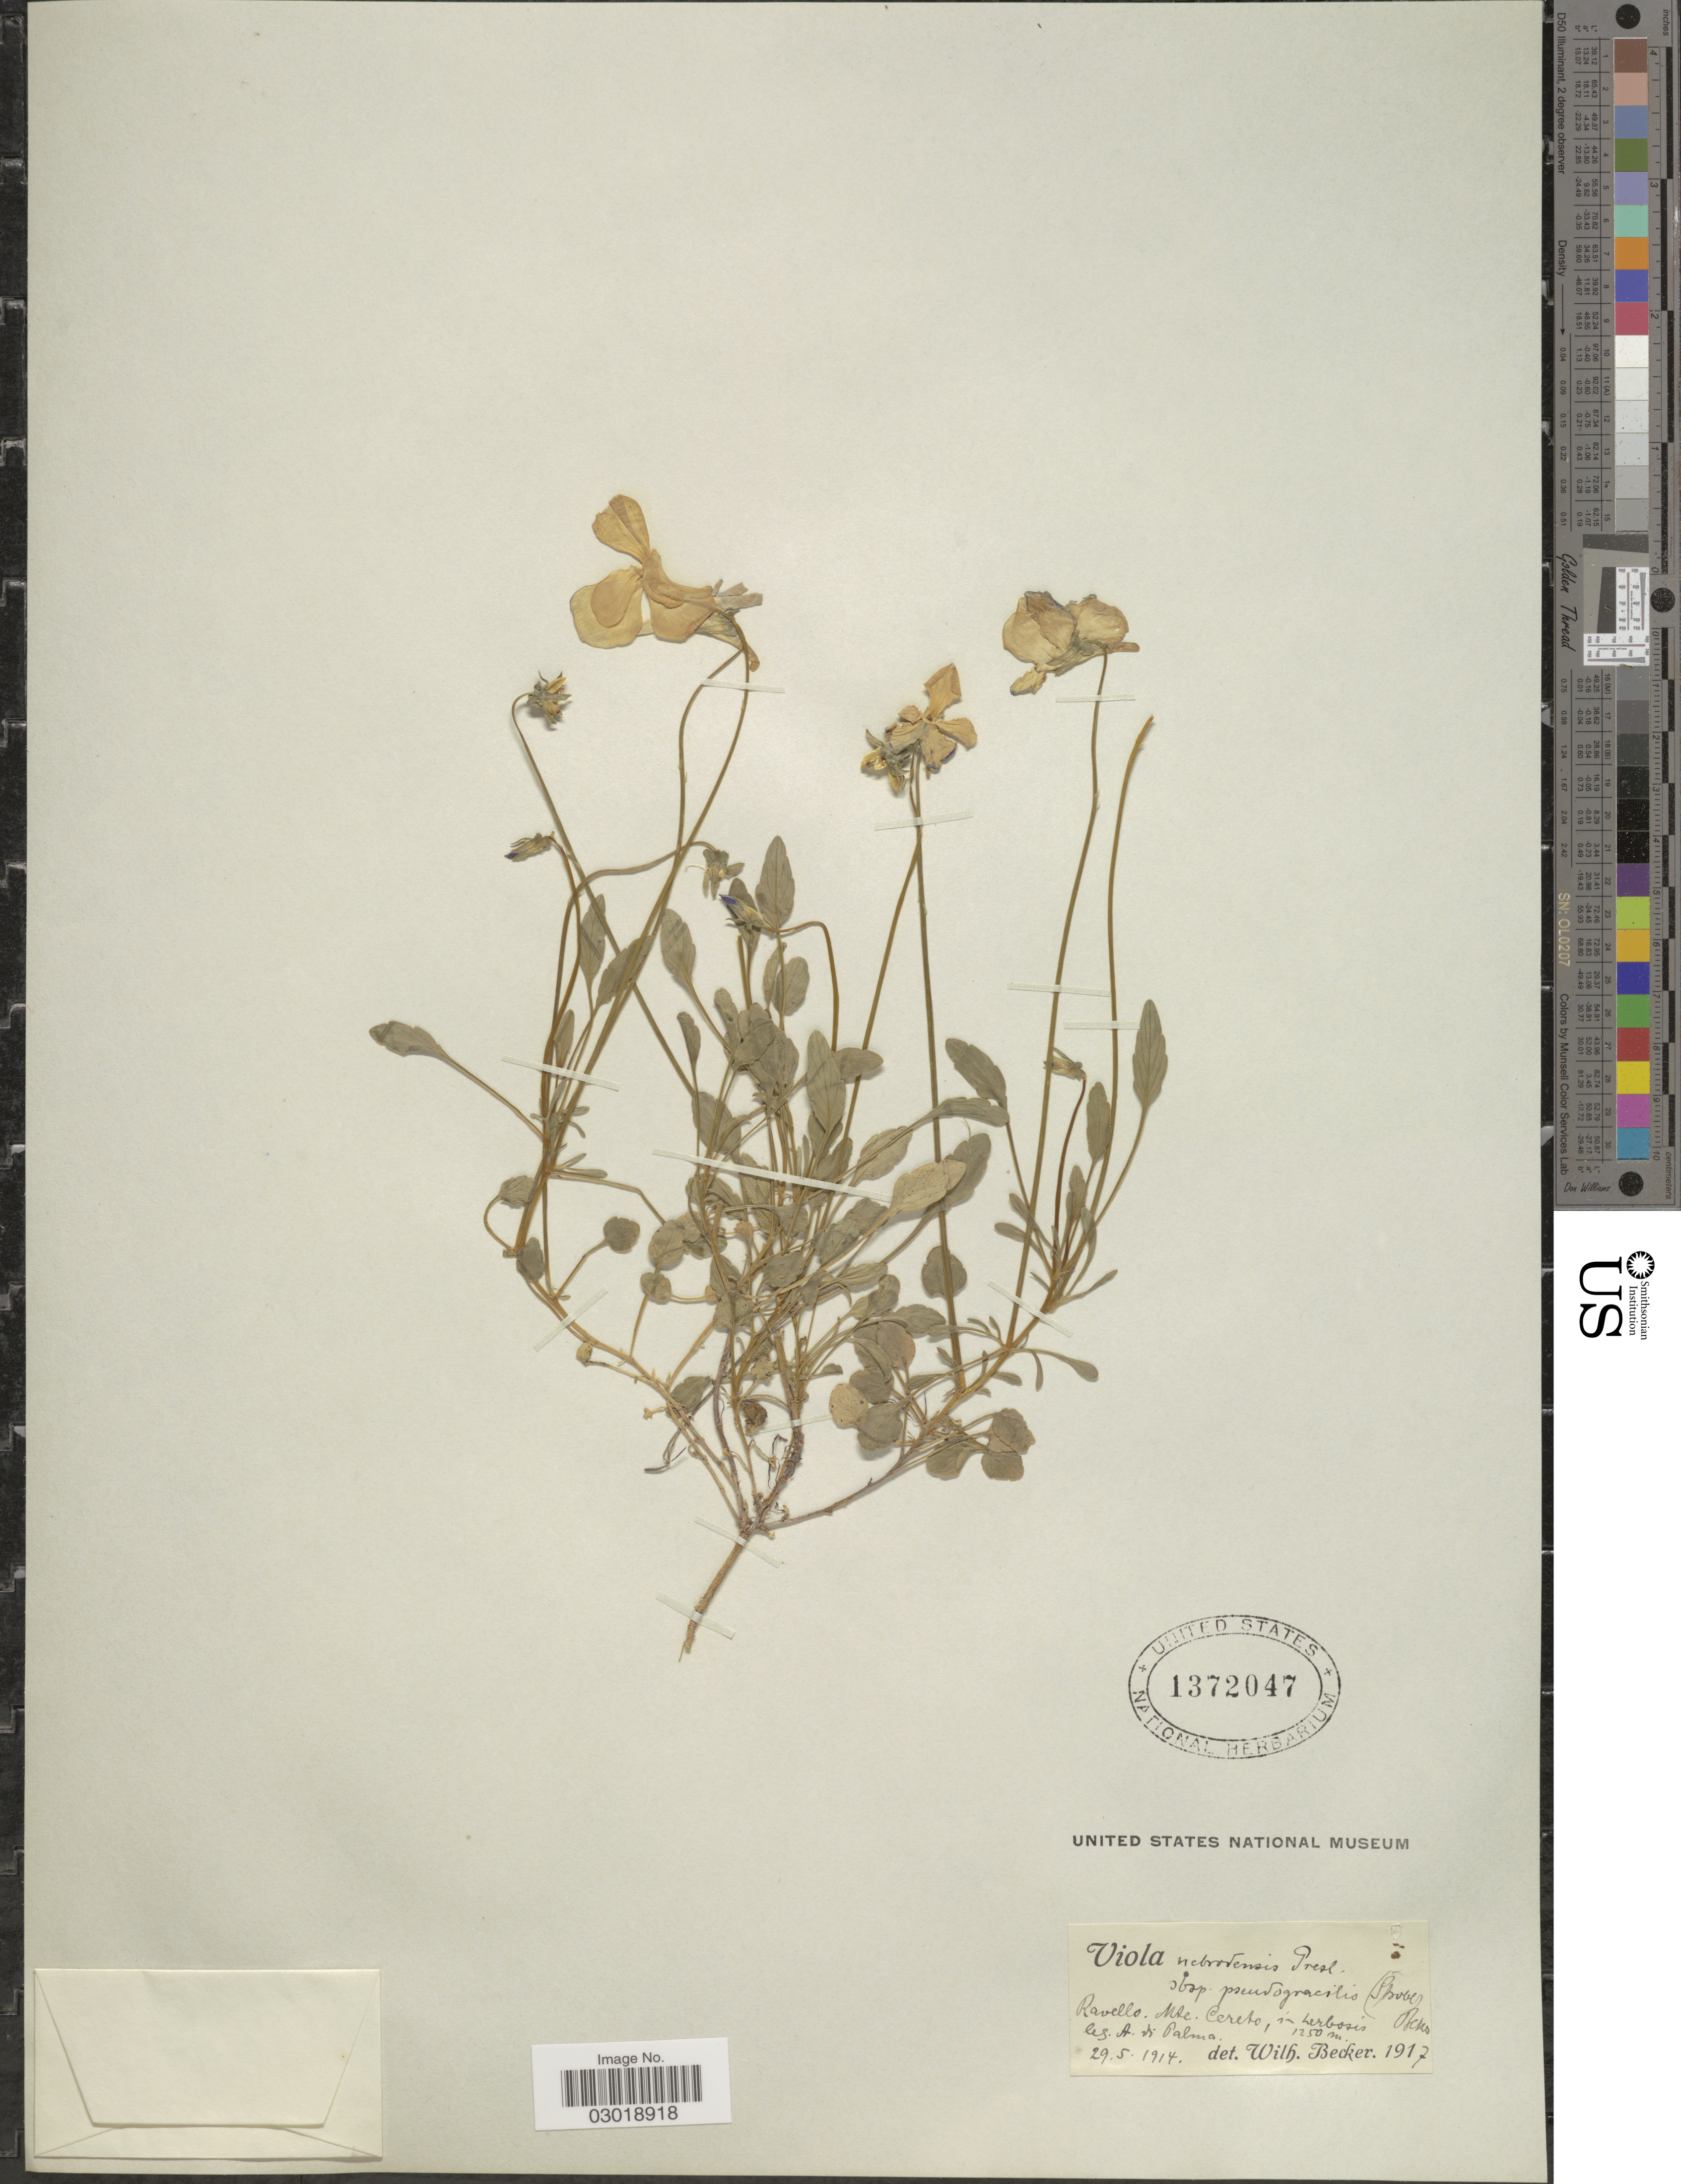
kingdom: Plantae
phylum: Tracheophyta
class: Magnoliopsida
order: Malpighiales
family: Violaceae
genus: Viola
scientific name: Viola nebrodensis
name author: C. Presl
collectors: A. Di Palma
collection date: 1914-05-29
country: Italy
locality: Ravello. Mte. Cereto.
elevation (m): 1250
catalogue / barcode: US 1372047